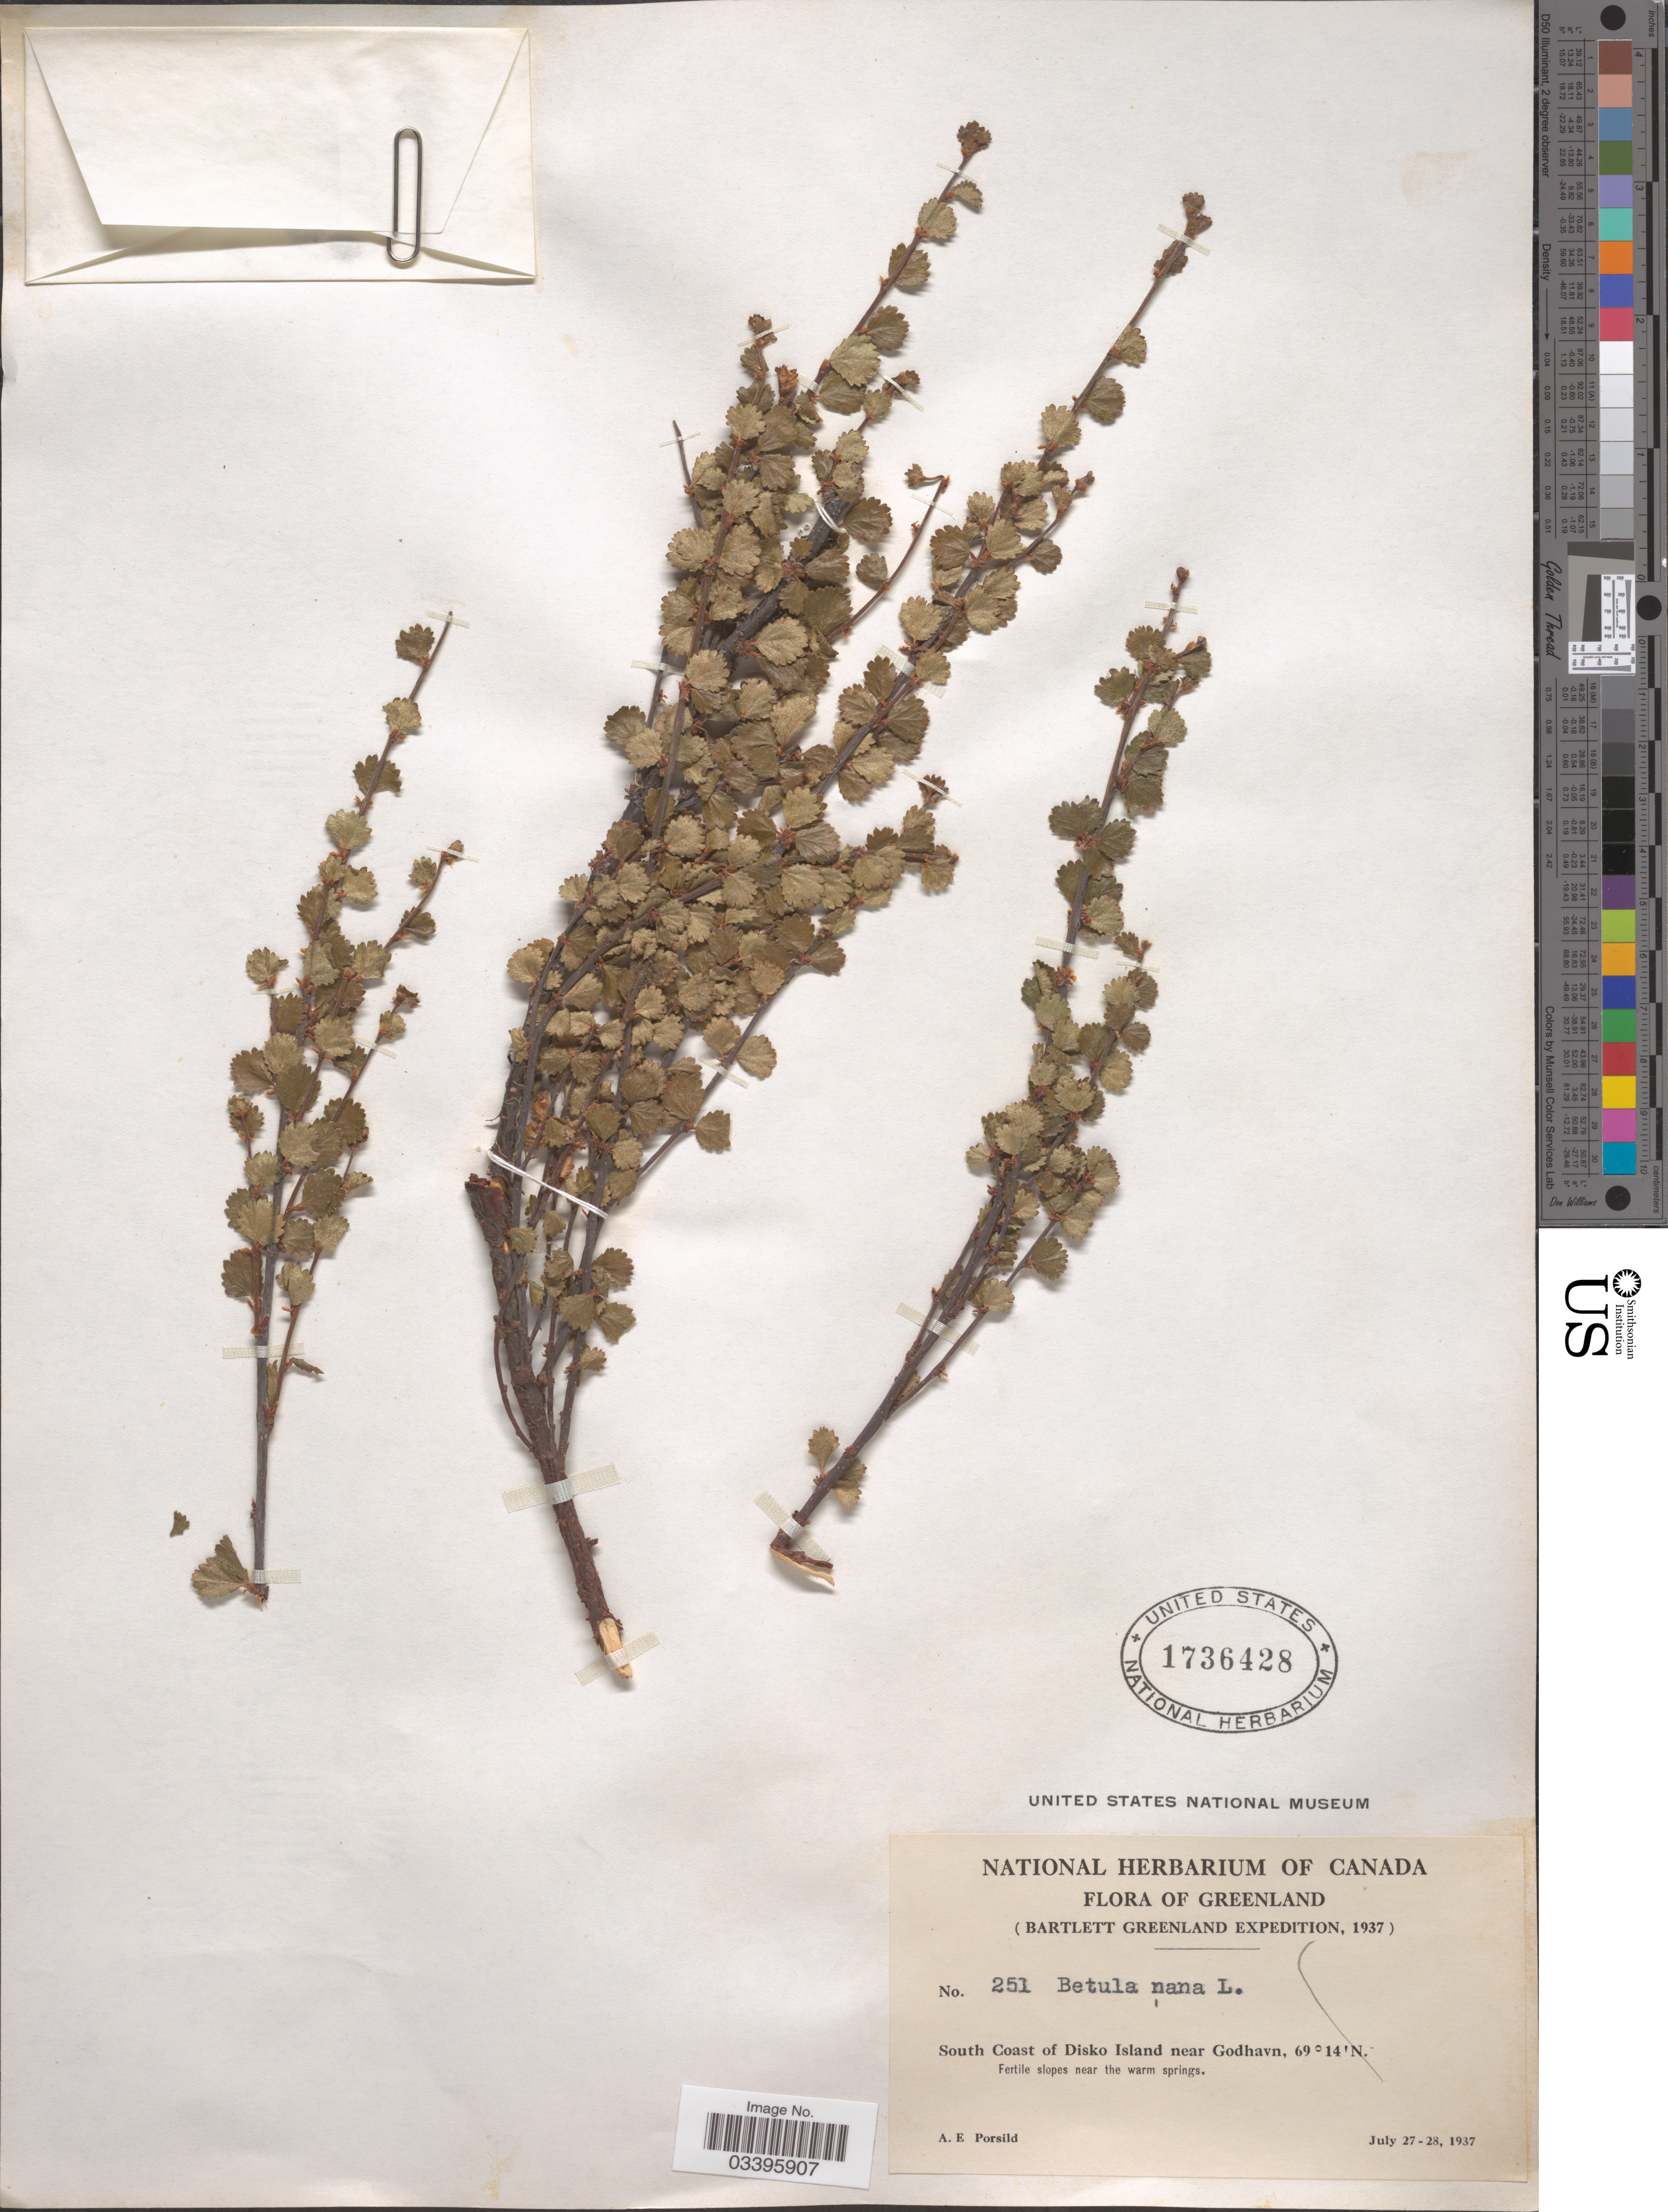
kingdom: Plantae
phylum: Tracheophyta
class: Magnoliopsida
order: Fagales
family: Betulaceae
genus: Betula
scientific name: Betula nana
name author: L.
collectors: A. E. Porsild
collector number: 251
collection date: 1937-07-27/1937-07-28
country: Greenland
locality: South Coast of Disko Island near Godhavn.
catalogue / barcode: US 1736428